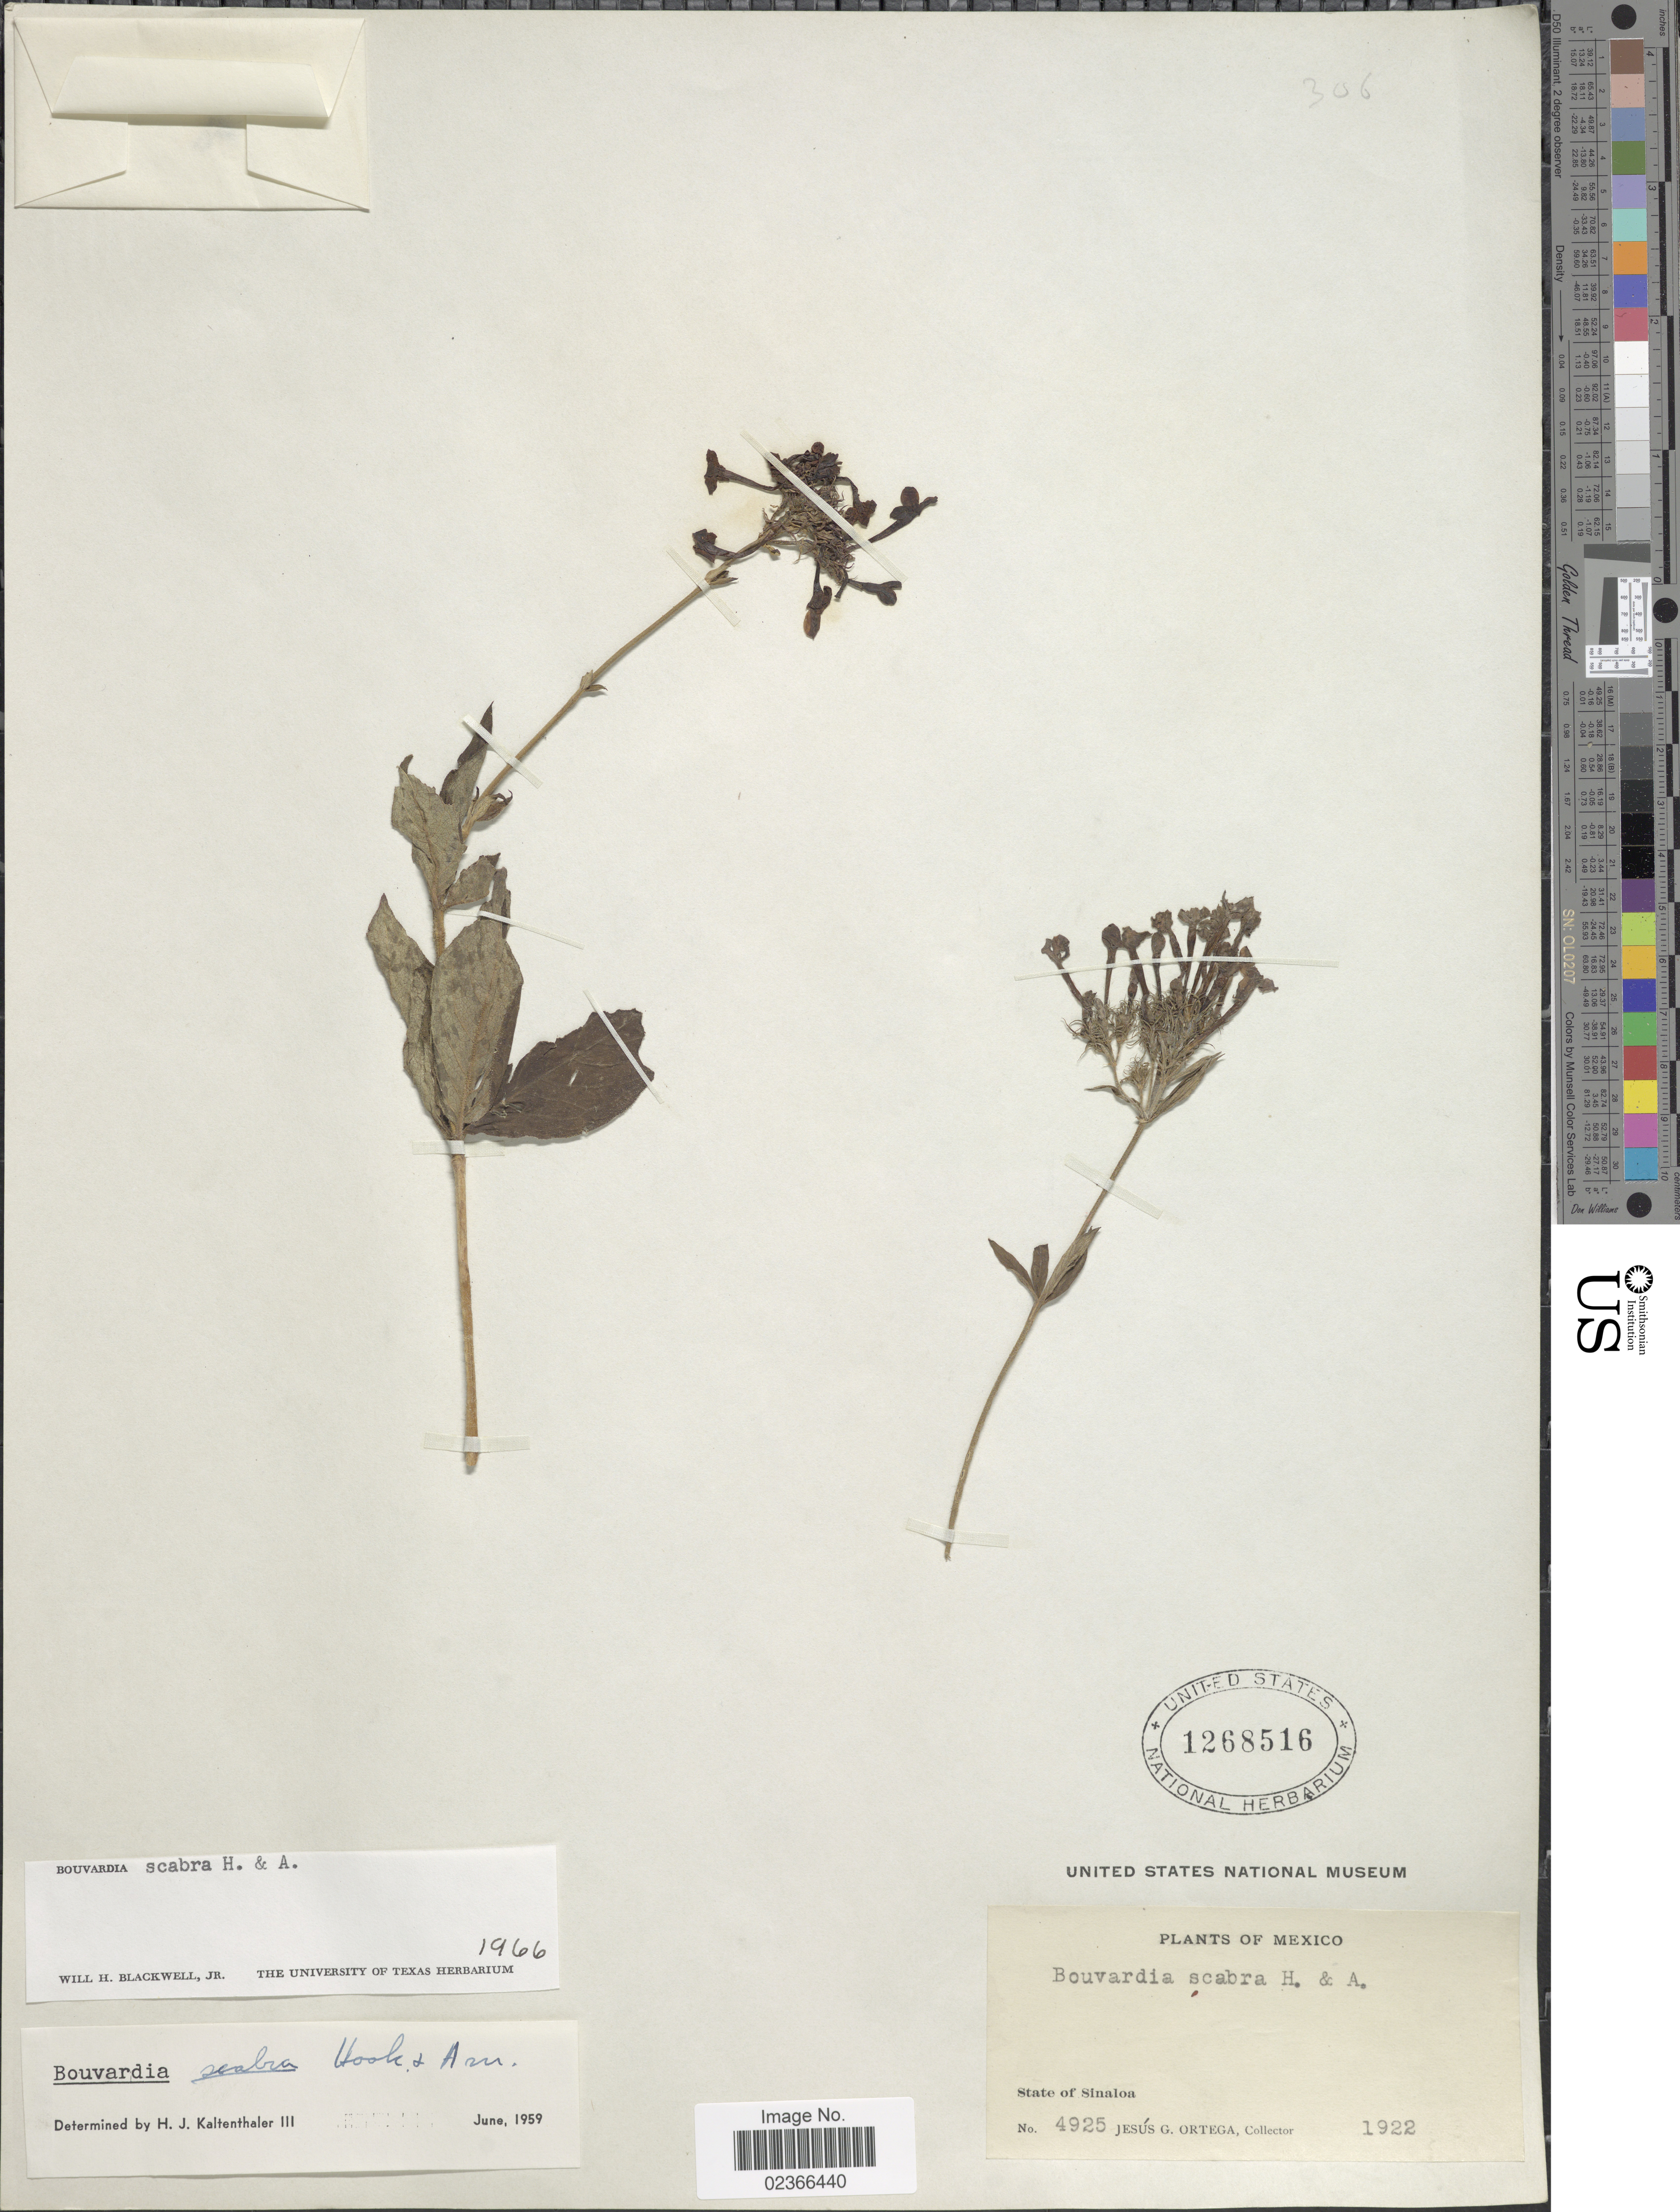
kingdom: Plantae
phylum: Tracheophyta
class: Magnoliopsida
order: Gentianales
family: Rubiaceae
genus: Bouvardia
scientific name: Bouvardia scabra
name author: Hook. & Arn.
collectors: J. Ortega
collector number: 4925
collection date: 1922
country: Mexico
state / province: Sinaloa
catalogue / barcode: US 1268516